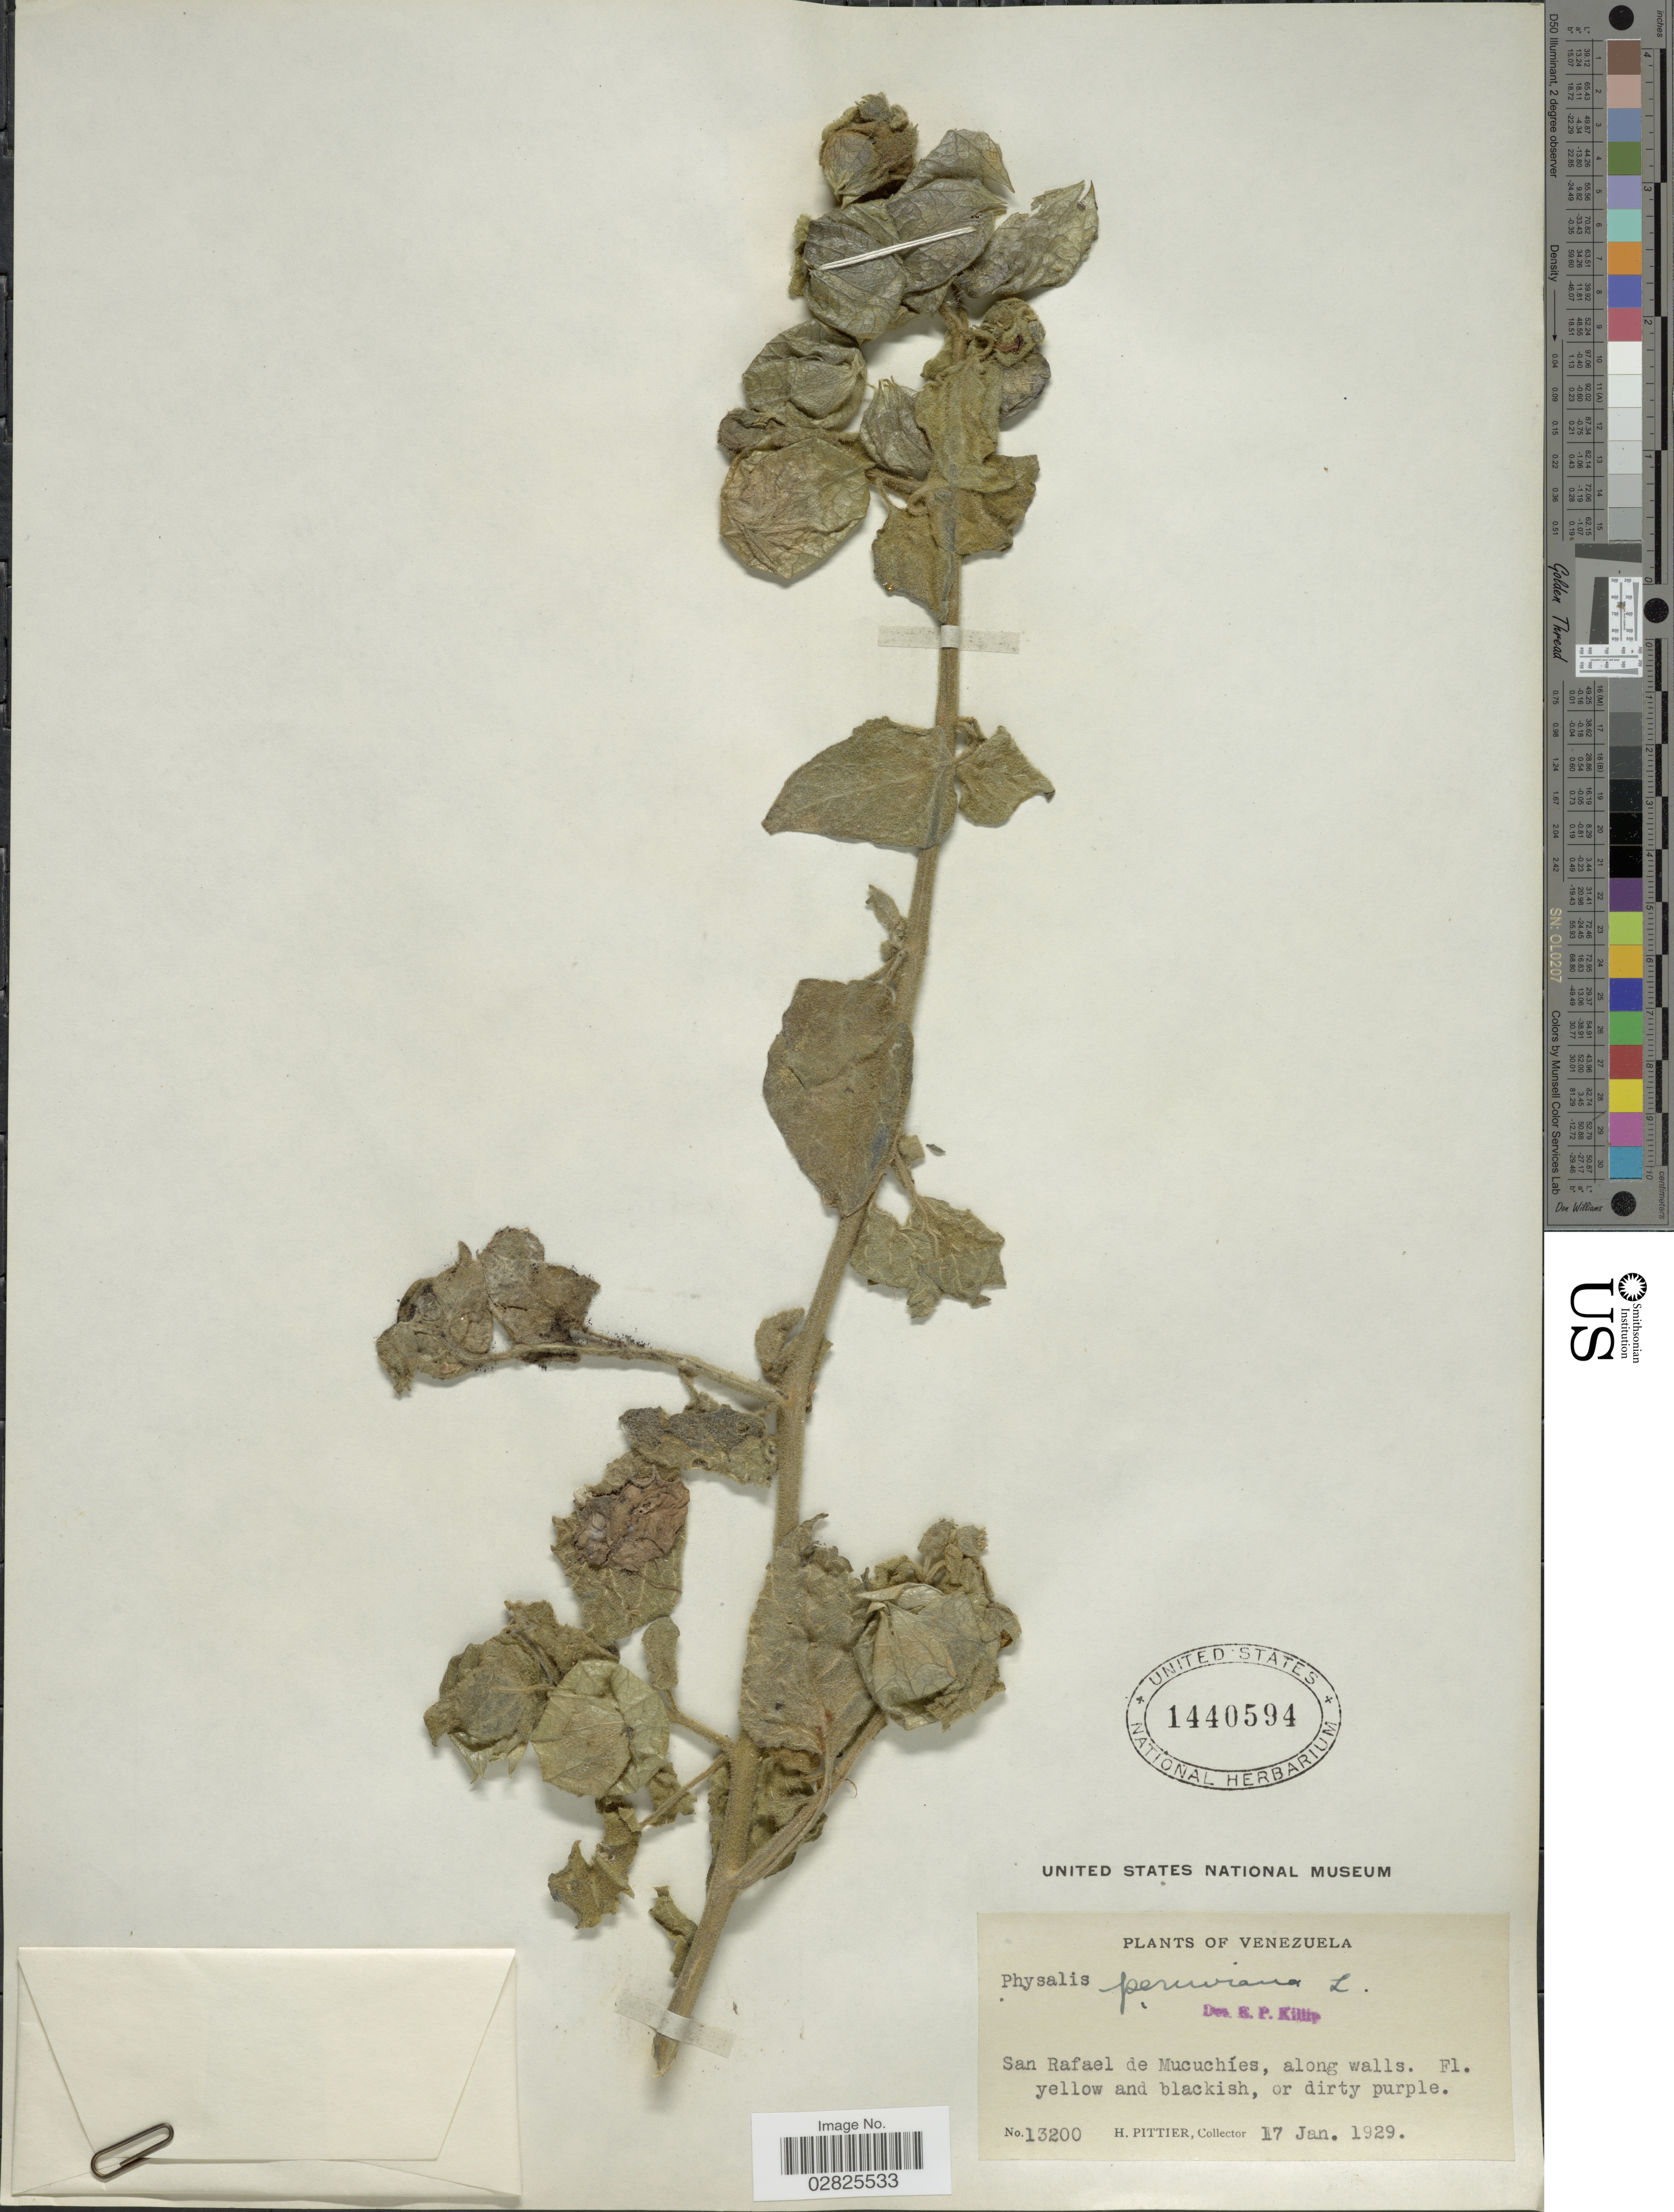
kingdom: Plantae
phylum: Tracheophyta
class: Magnoliopsida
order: Solanales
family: Solanaceae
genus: Physalis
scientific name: Physalis peruviana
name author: L.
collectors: H. F. Pittier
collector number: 13200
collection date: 1929-01-17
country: Venezuela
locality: San Rafael de Mucuchíes, along walls.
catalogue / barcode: US 1440594